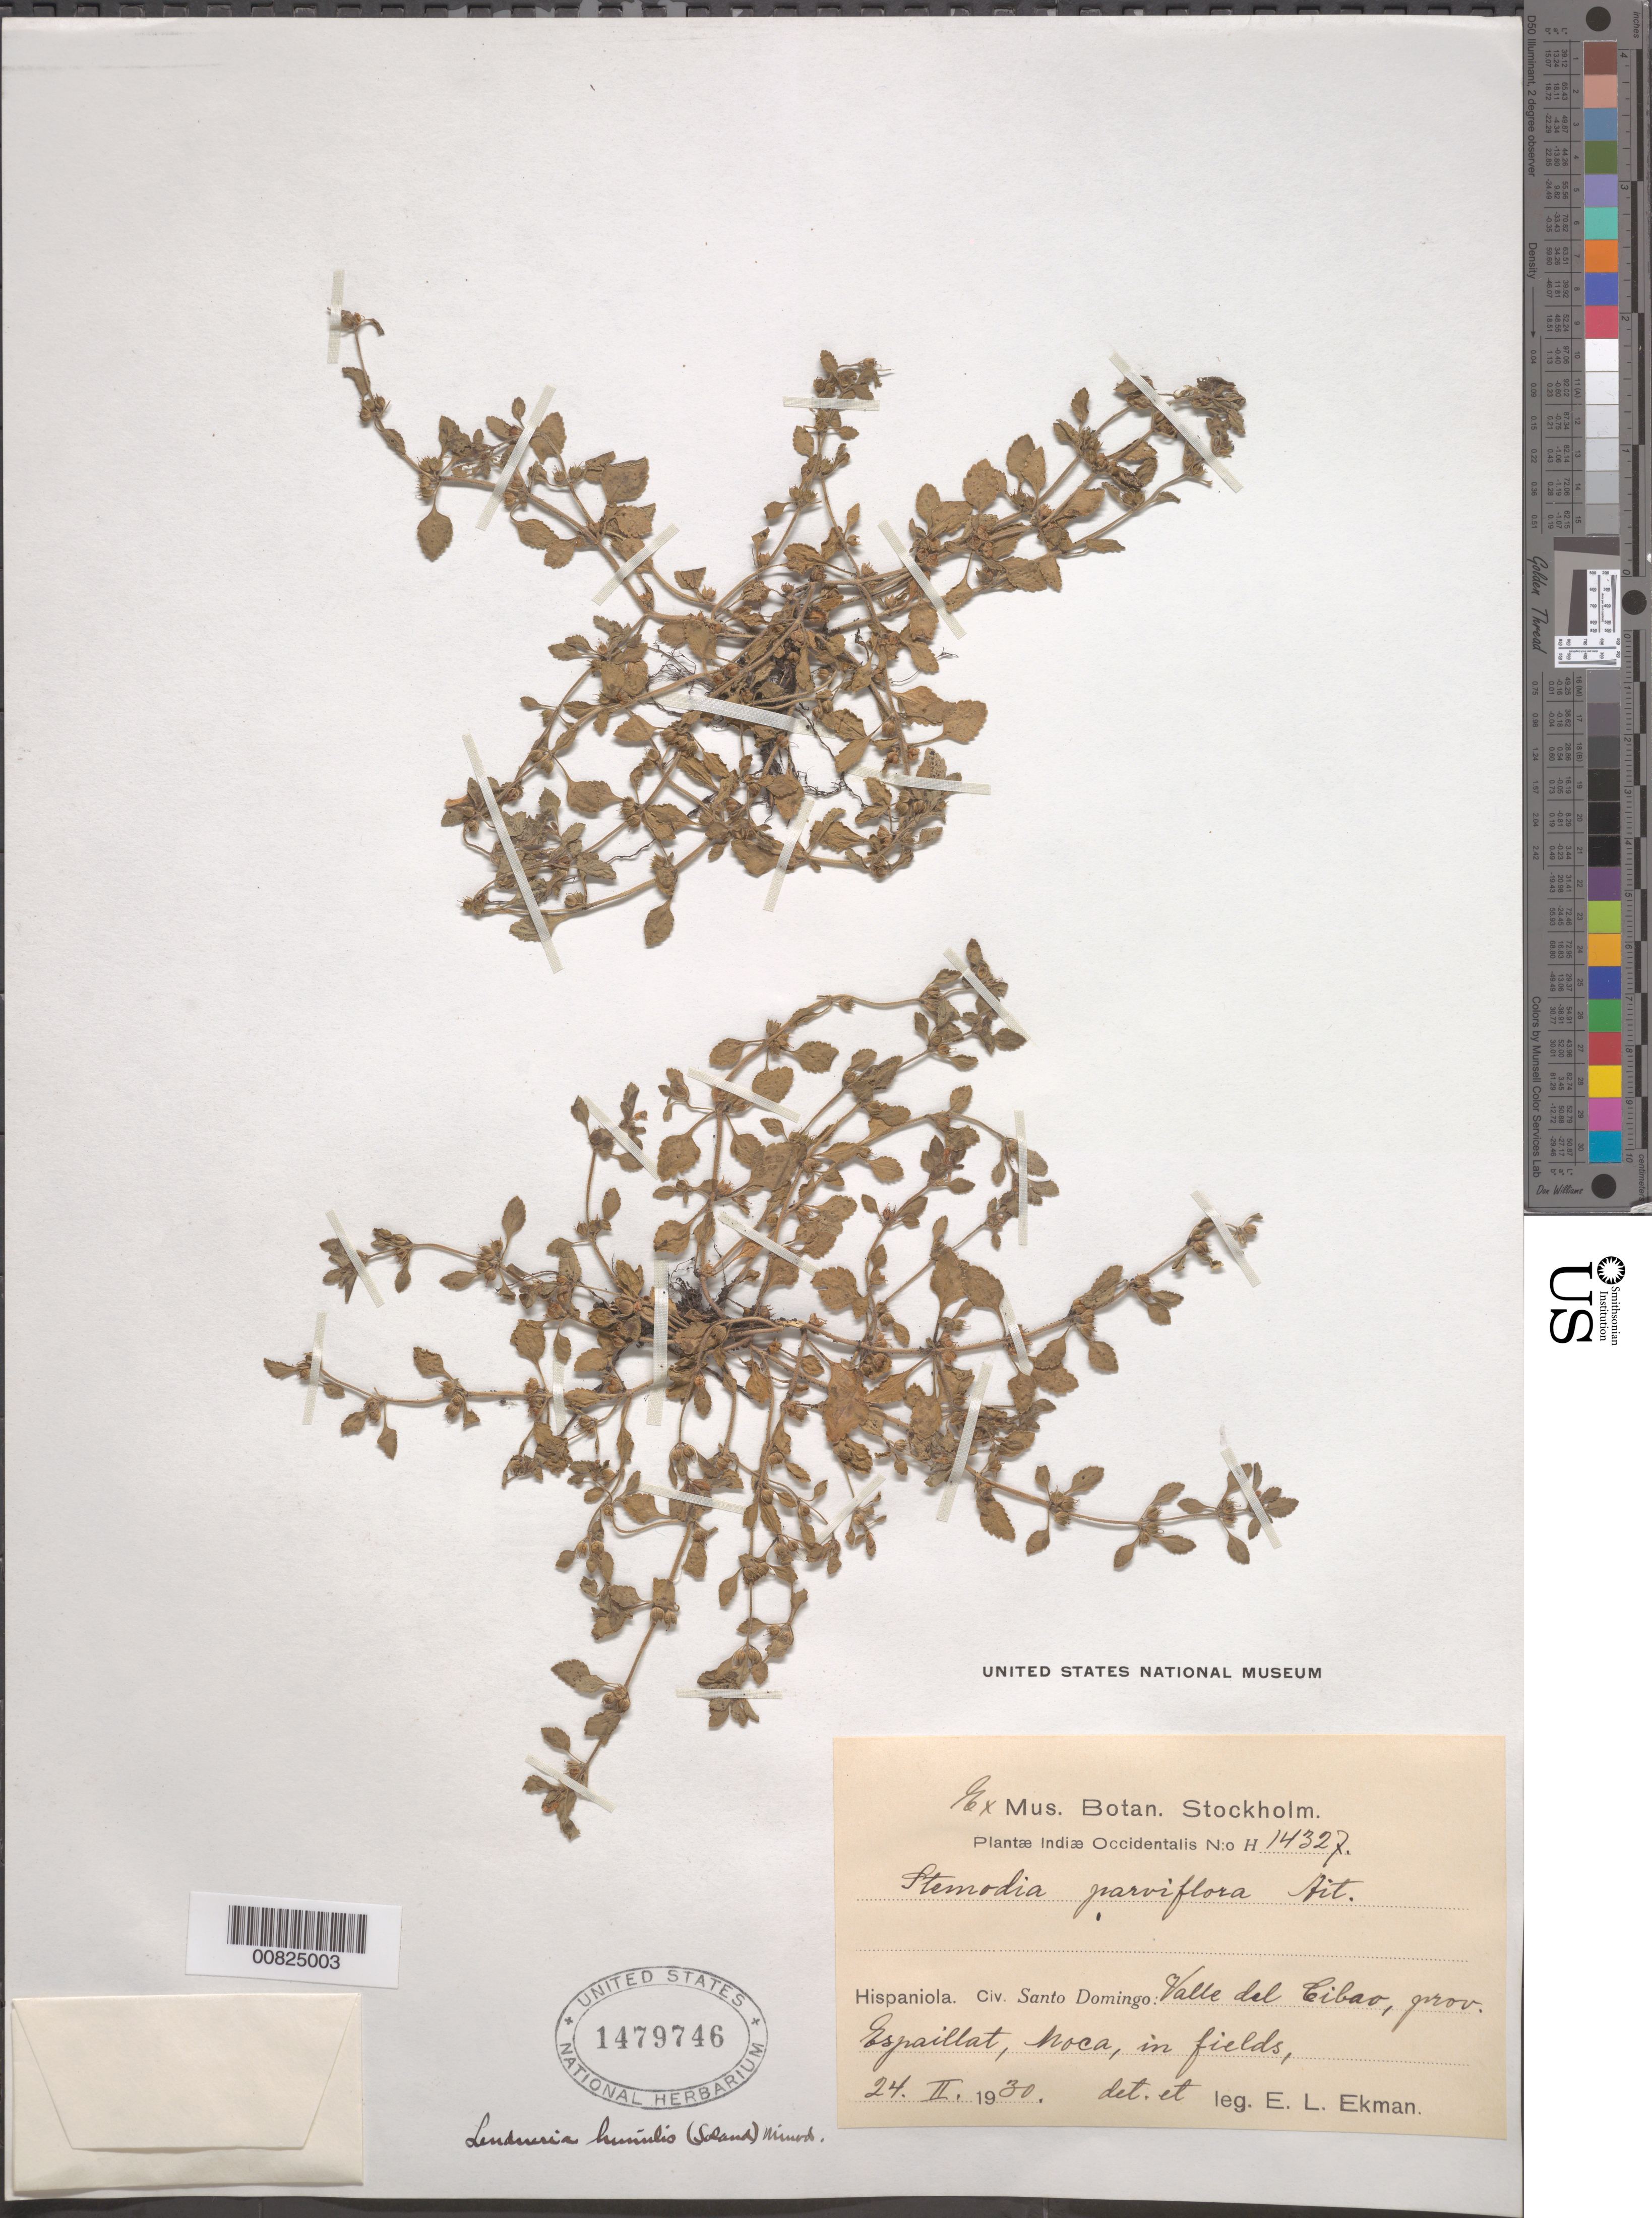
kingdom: Plantae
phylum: Tracheophyta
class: Magnoliopsida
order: Lamiales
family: Plantaginaceae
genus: Stemodia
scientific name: Stemodia verticillata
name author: (Mill.) Hassl.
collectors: E. L. Ekman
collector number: H 14327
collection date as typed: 24 Feb 1930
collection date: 1930-02-24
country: Dominican Republic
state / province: Espaillat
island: Hispaniola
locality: Valle del Cibao, Moca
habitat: In fields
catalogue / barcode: US 1479746